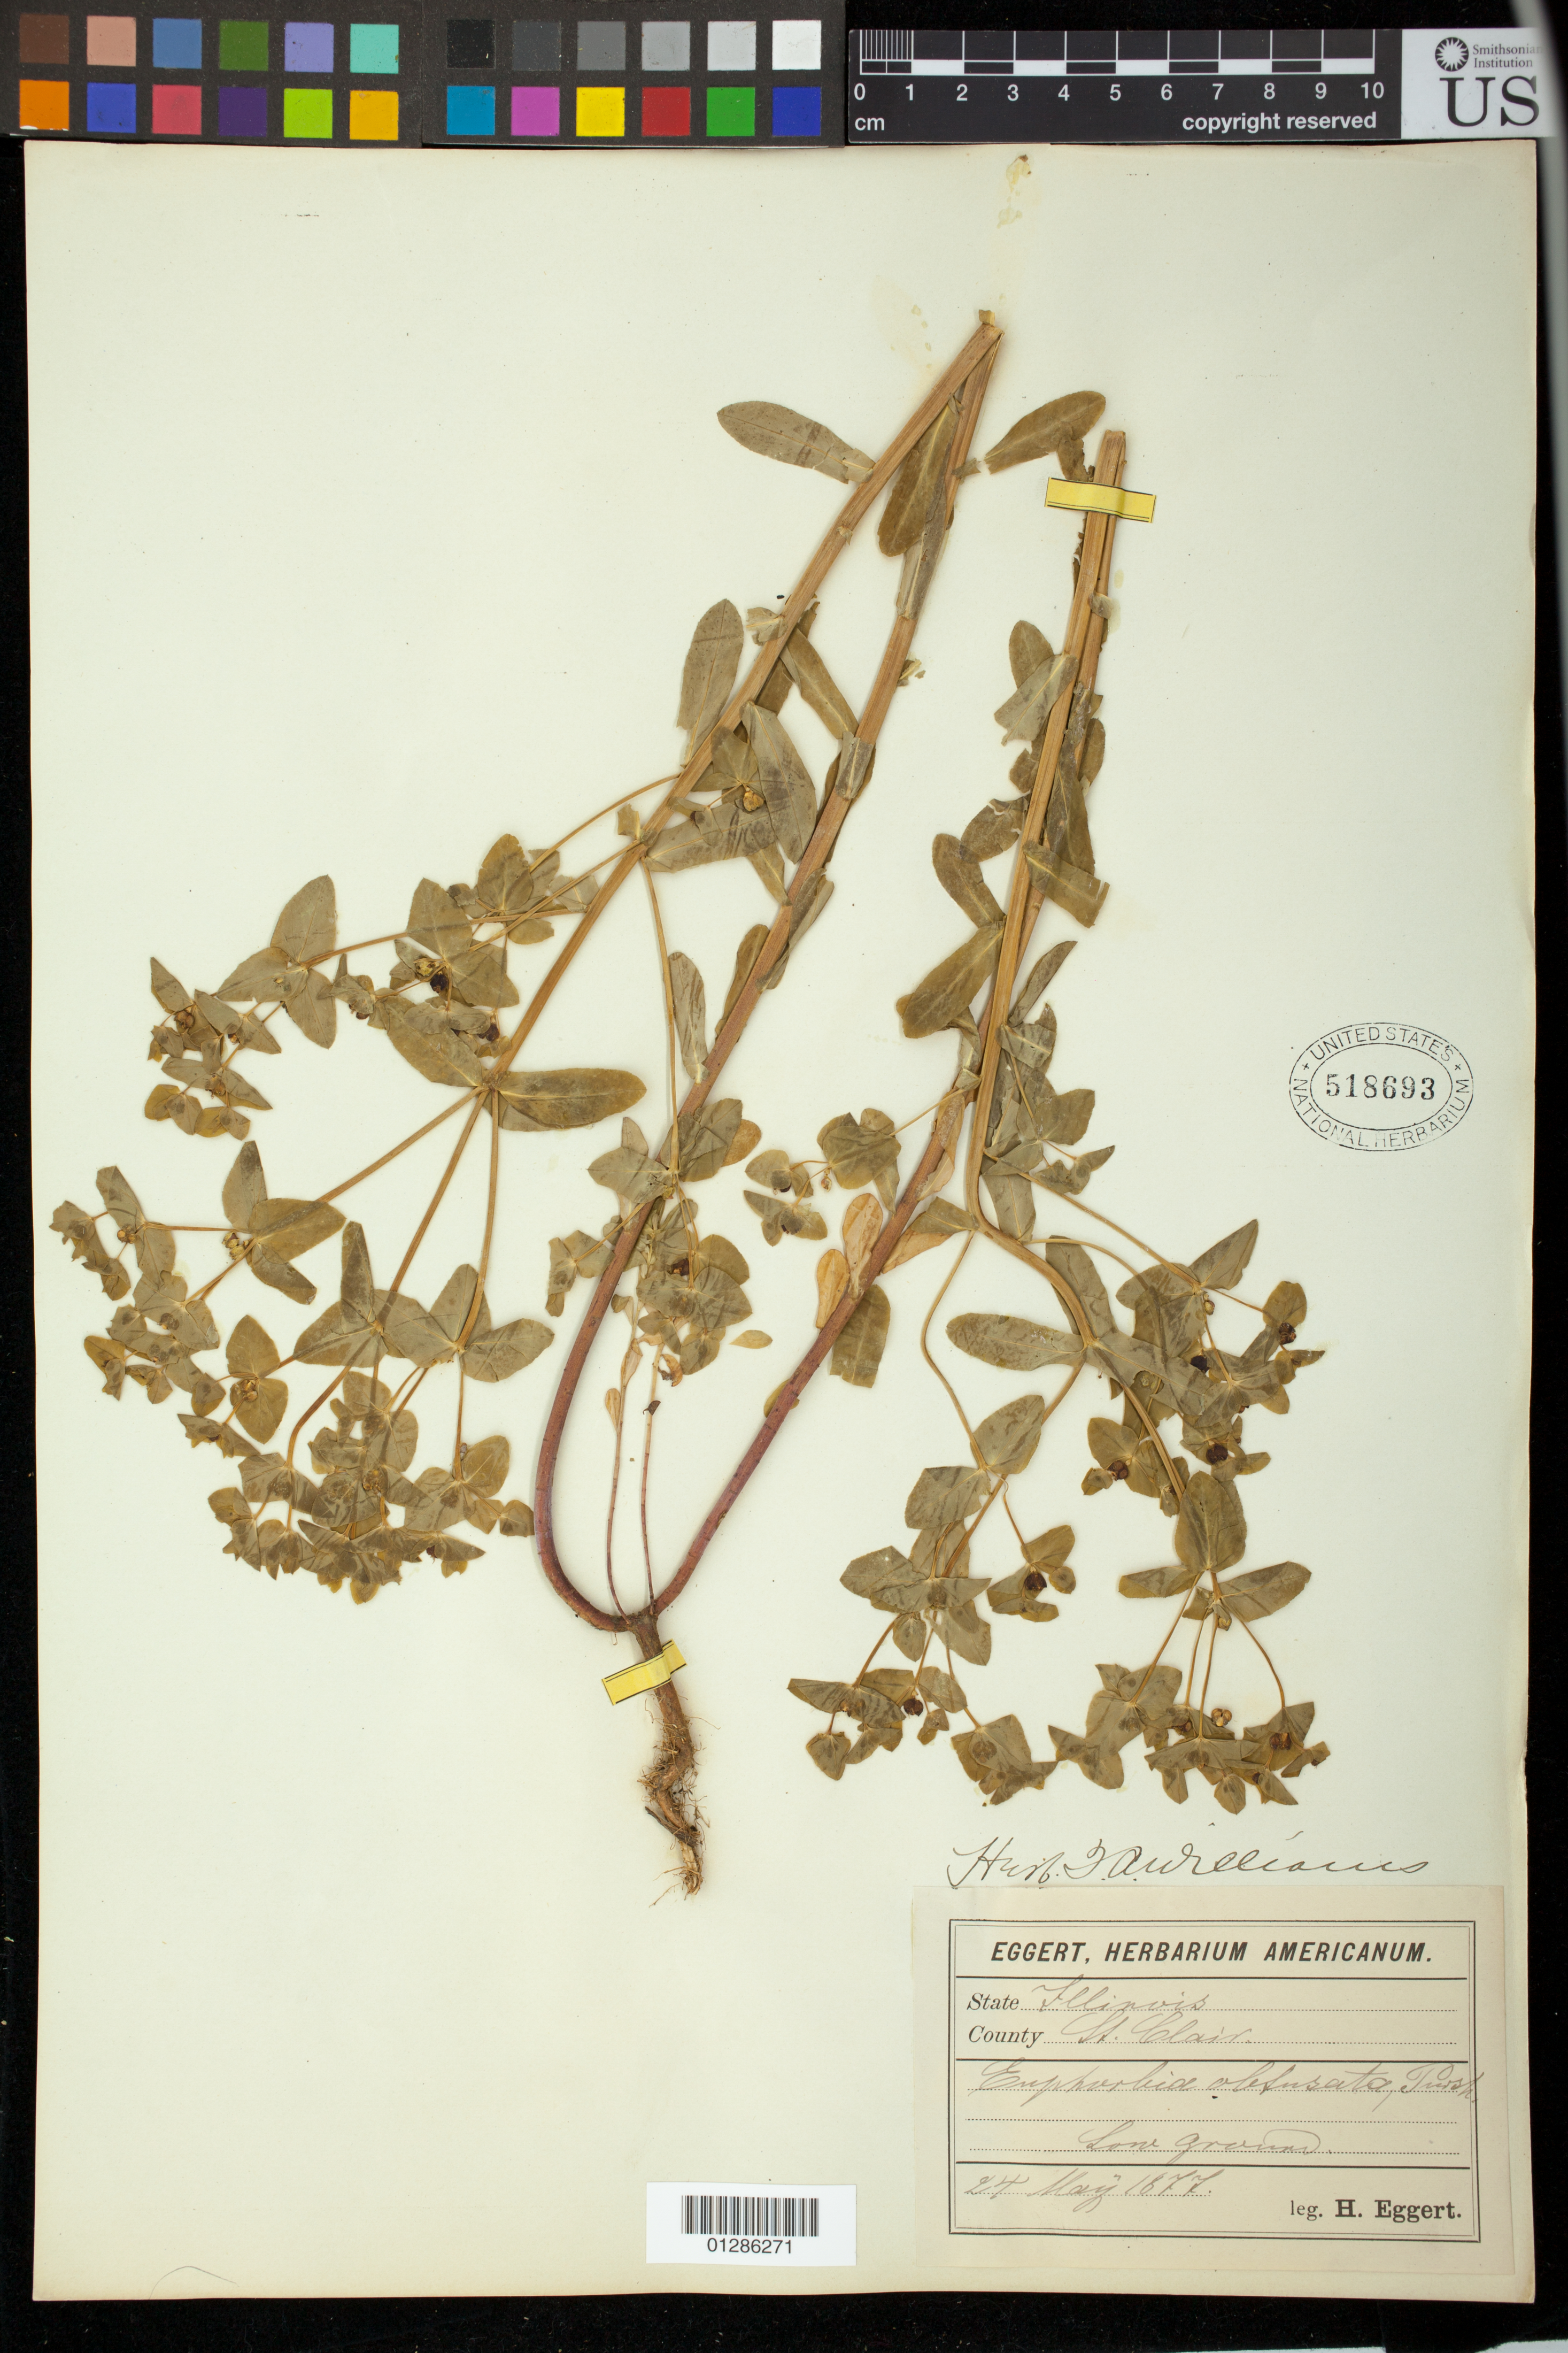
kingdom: Plantae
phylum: Tracheophyta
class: Magnoliopsida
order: Malpighiales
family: Euphorbiaceae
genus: Euphorbia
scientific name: Euphorbia spathulata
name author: Lam.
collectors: H. Eggert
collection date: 1877-05-24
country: United States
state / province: Illinois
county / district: Saint Clair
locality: St. Clair.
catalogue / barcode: US 518693